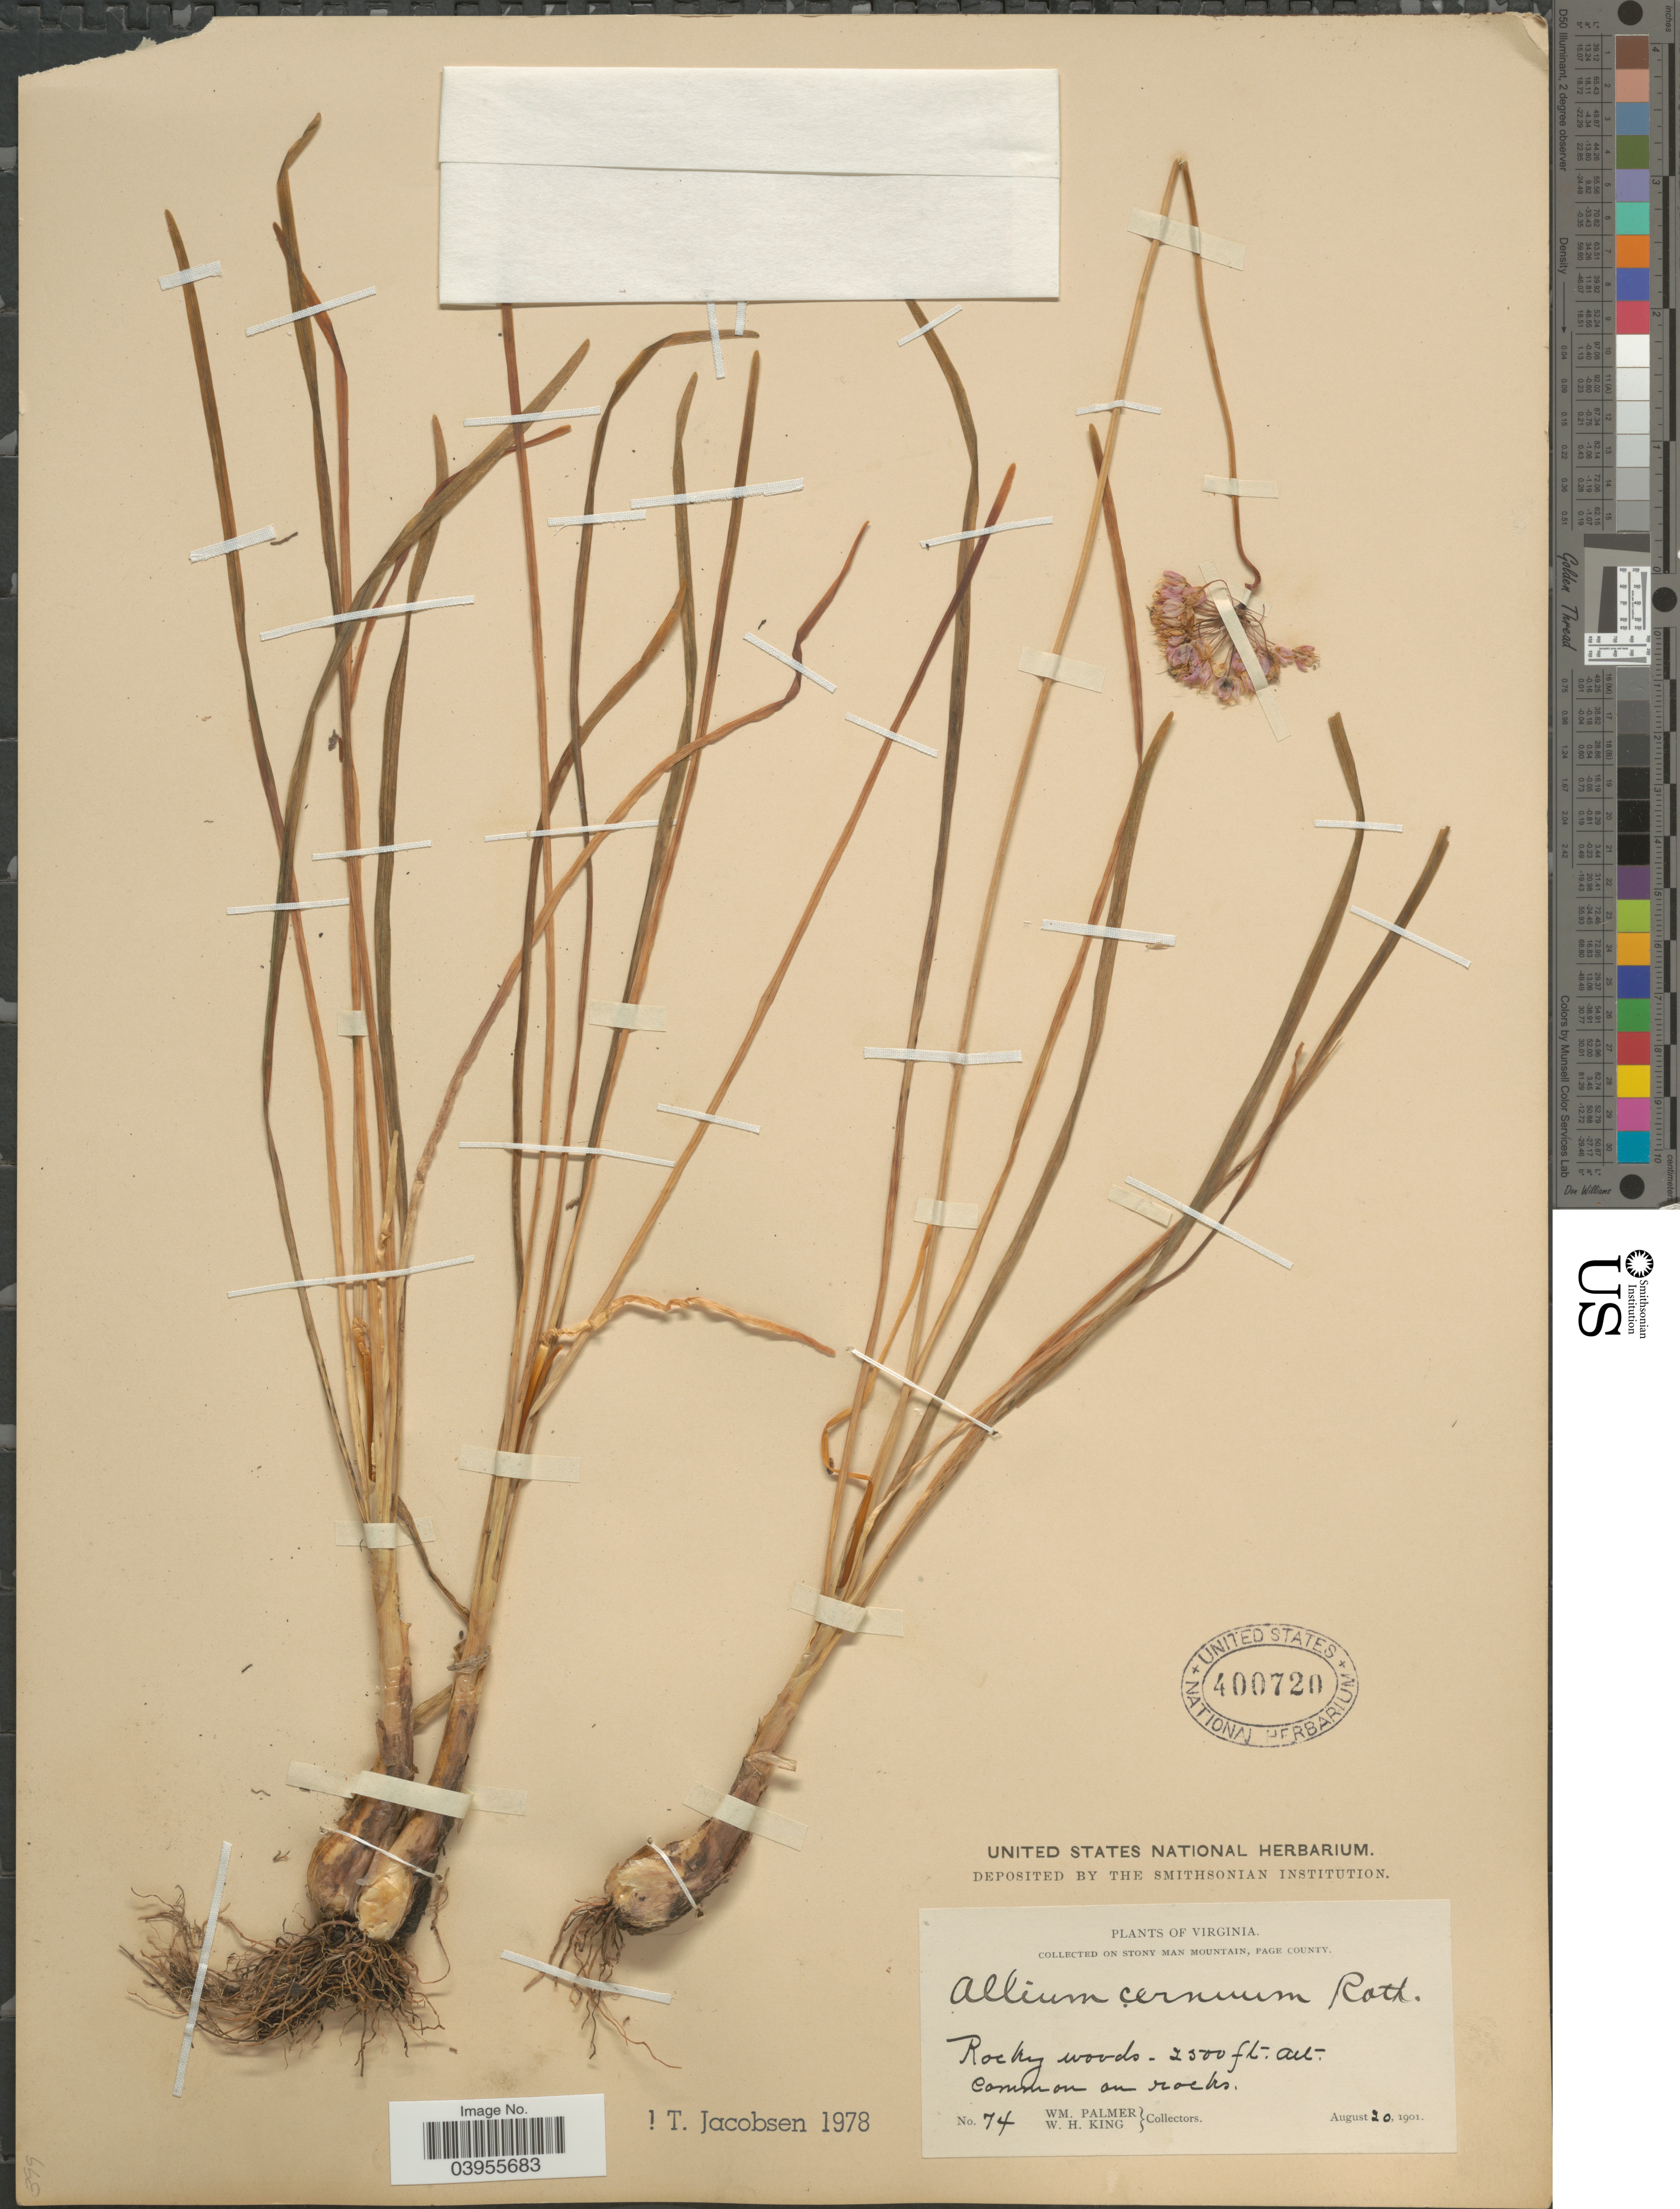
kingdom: Plantae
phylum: Tracheophyta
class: Liliopsida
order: Asparagales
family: Amaryllidaceae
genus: Allium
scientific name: Allium cernuum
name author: Roth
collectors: W. Palmer & W. H. King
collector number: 74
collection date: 1901-08-20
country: United States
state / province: Virginia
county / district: Page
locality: On Stony Man Mountain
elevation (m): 762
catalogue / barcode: US 400720